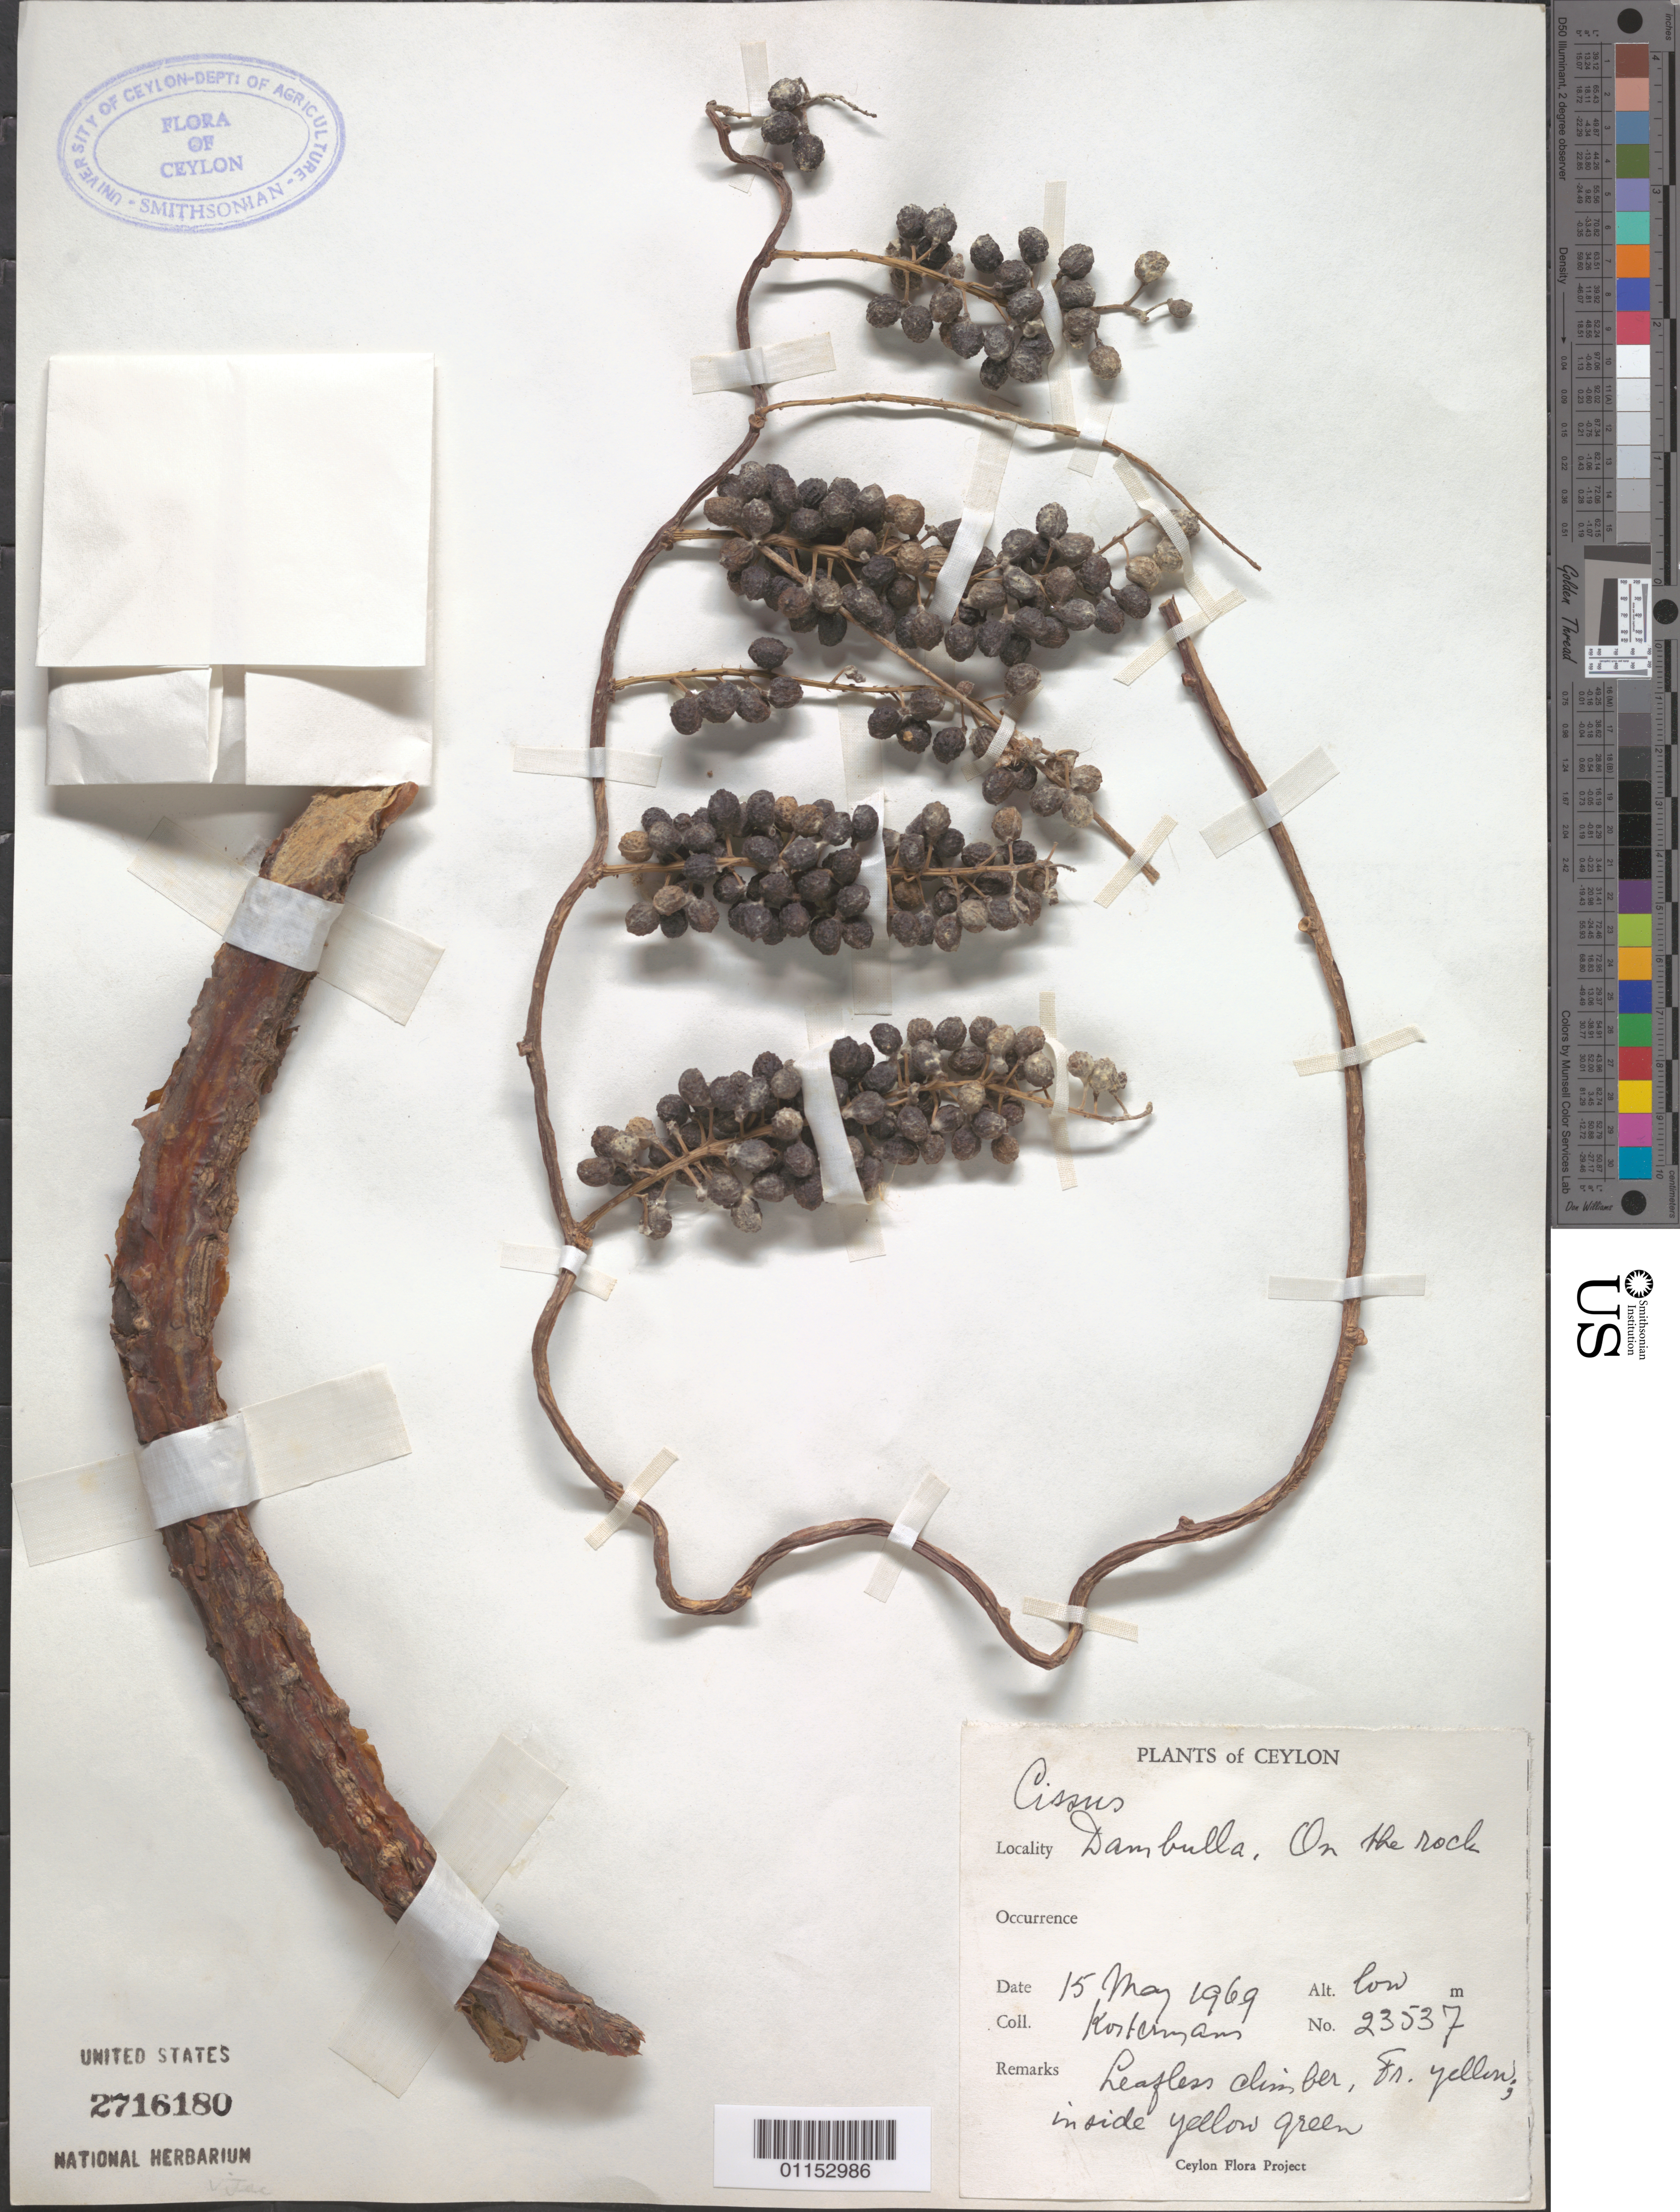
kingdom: Plantae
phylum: Tracheophyta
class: Magnoliopsida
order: Vitales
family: Vitaceae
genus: Cissus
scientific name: Cissus sp.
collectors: A. J. G. Kostermans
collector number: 23537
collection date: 1969-05-15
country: Sri Lanka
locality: Dambulla.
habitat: On the rock, leafless climber.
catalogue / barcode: US 2716180